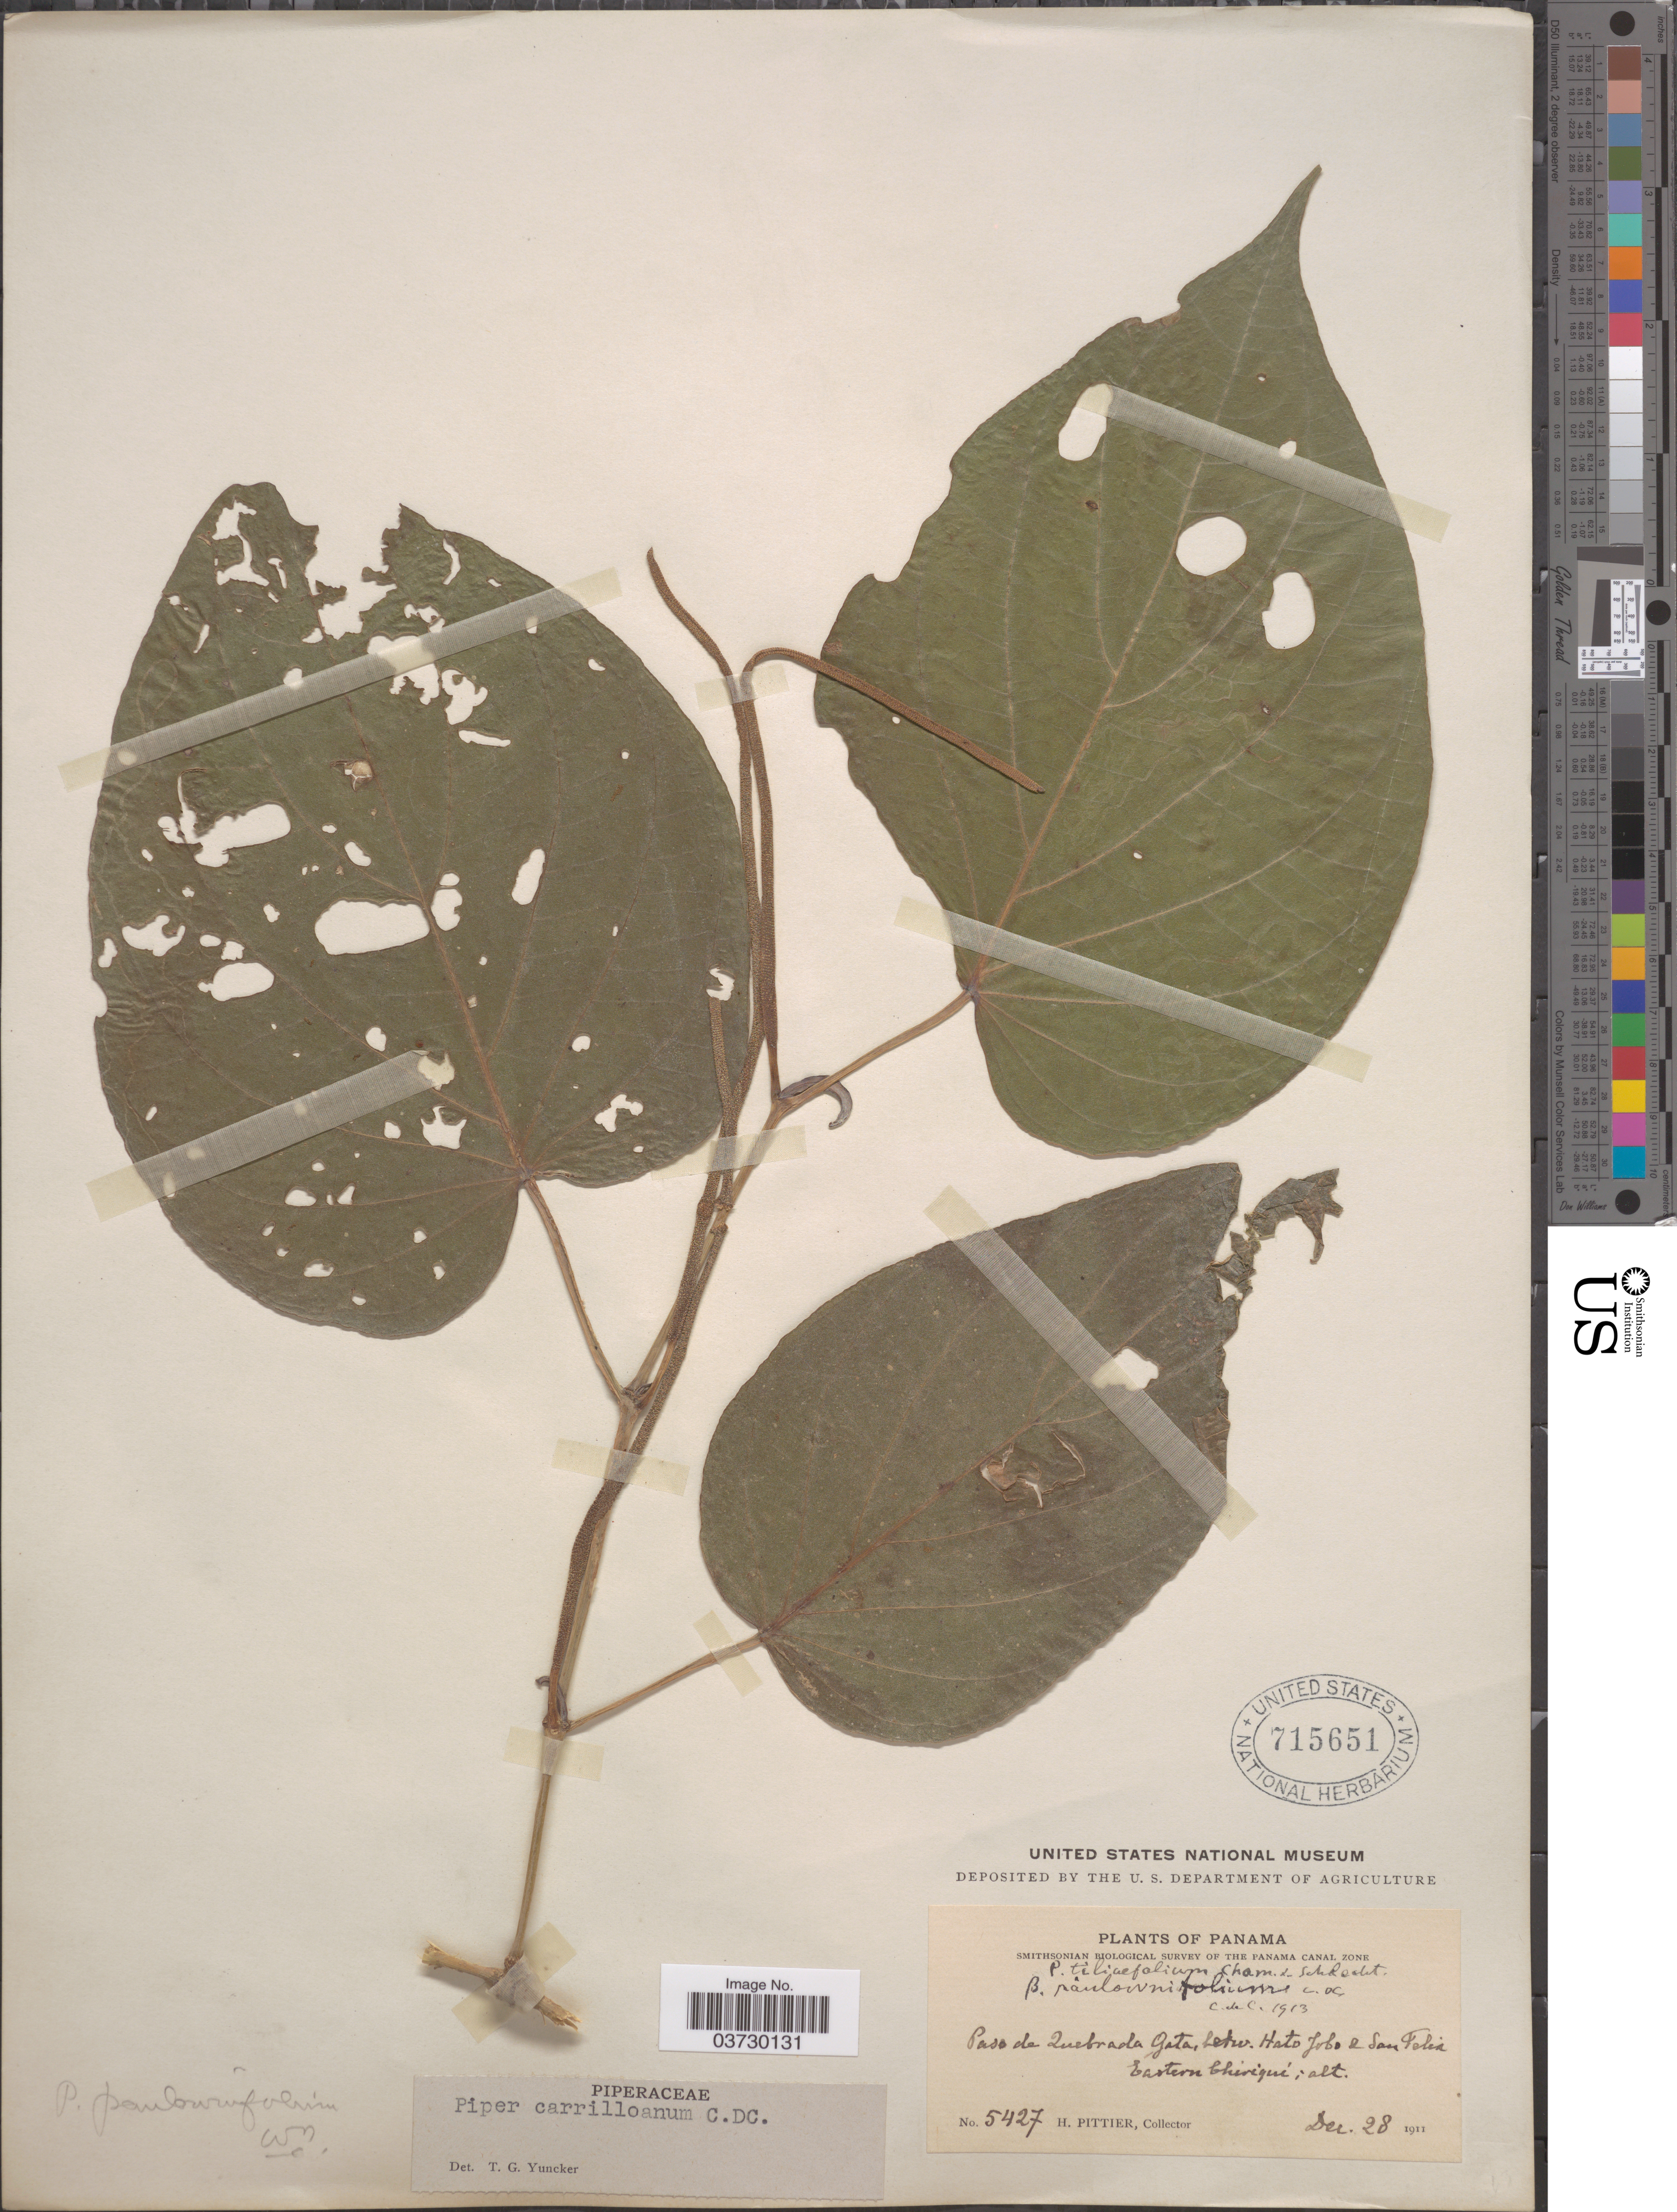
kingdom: Plantae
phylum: Tracheophyta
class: Magnoliopsida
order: Piperales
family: Piperaceae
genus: Piper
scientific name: Piper carrilloanum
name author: C. DC.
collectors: H. F. Pittier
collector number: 5427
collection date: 1911-12-28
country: Panama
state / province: Chiriqui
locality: Paso de Quebrada Gata, betw. Hato Jobo & San Felix. Eastern Chiriqui.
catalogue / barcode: US 715651